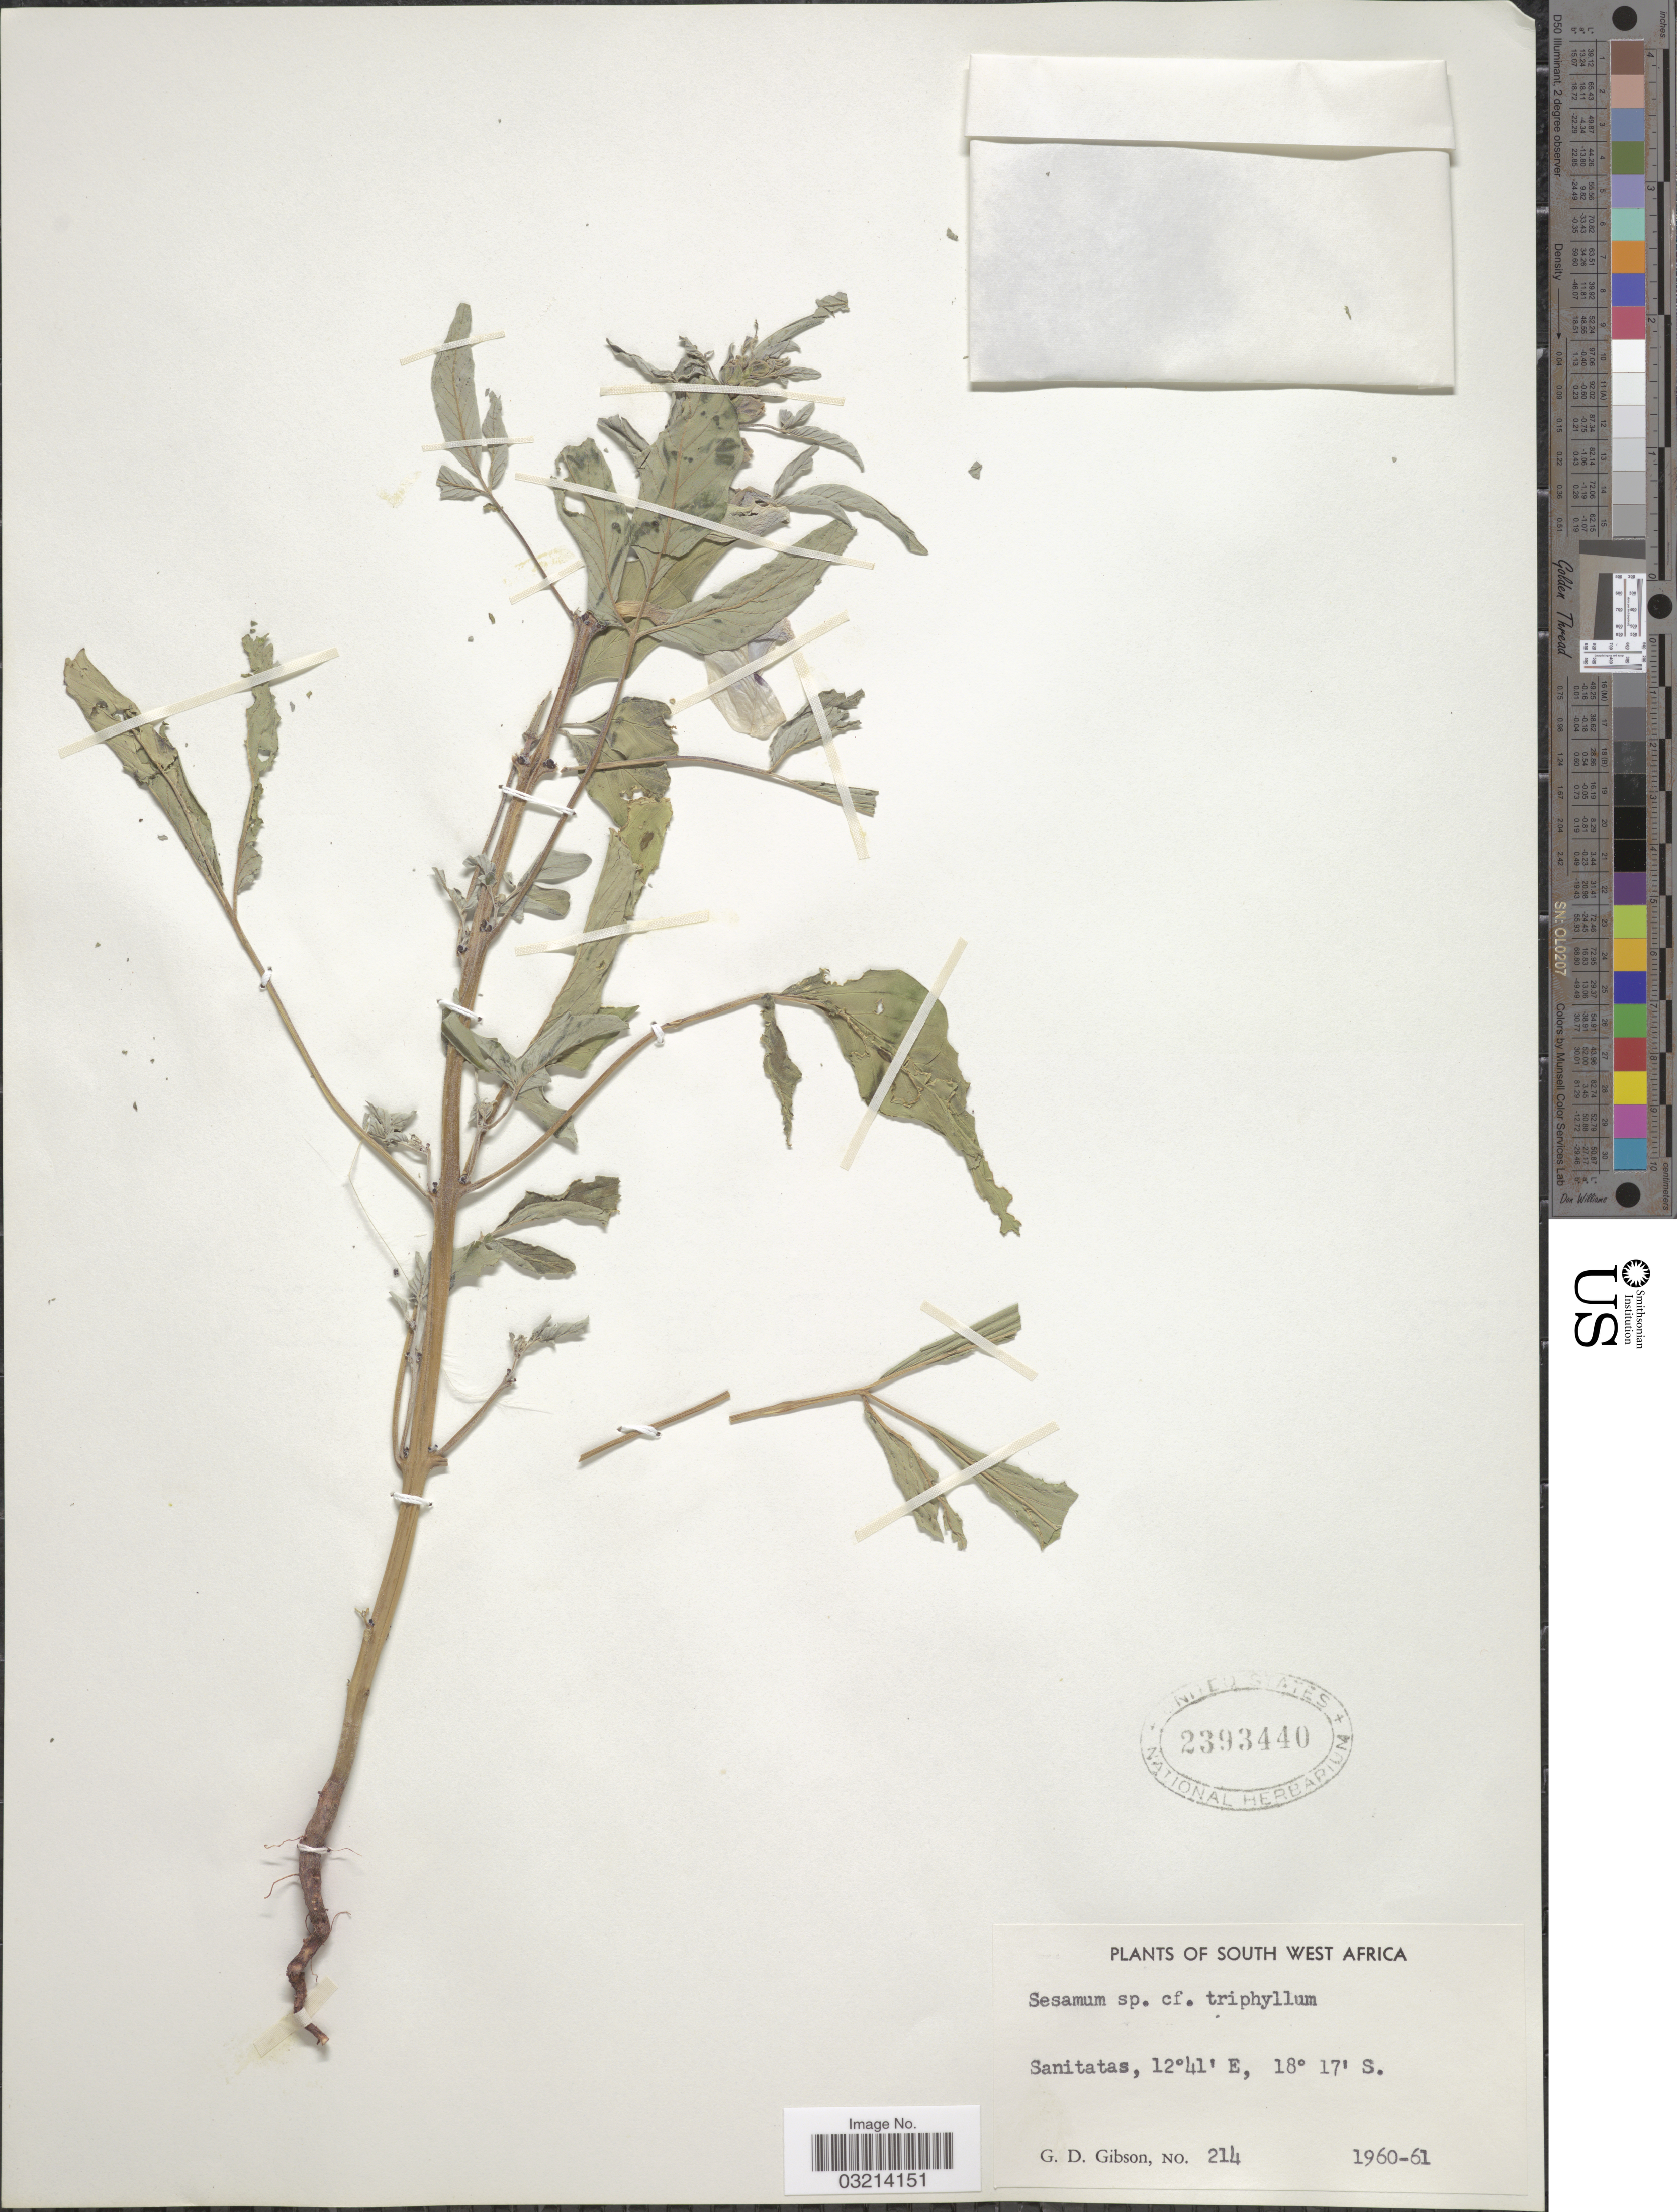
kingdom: Plantae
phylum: Tracheophyta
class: Magnoliopsida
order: Lamiales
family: Pedaliaceae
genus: Sesamum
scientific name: Sesamum triphyllum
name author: Welw. ex Asch.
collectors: G. D. Gibson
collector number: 214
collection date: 1960/1961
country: Namibia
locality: South West Africa. Sanitatas.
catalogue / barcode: US 2393440